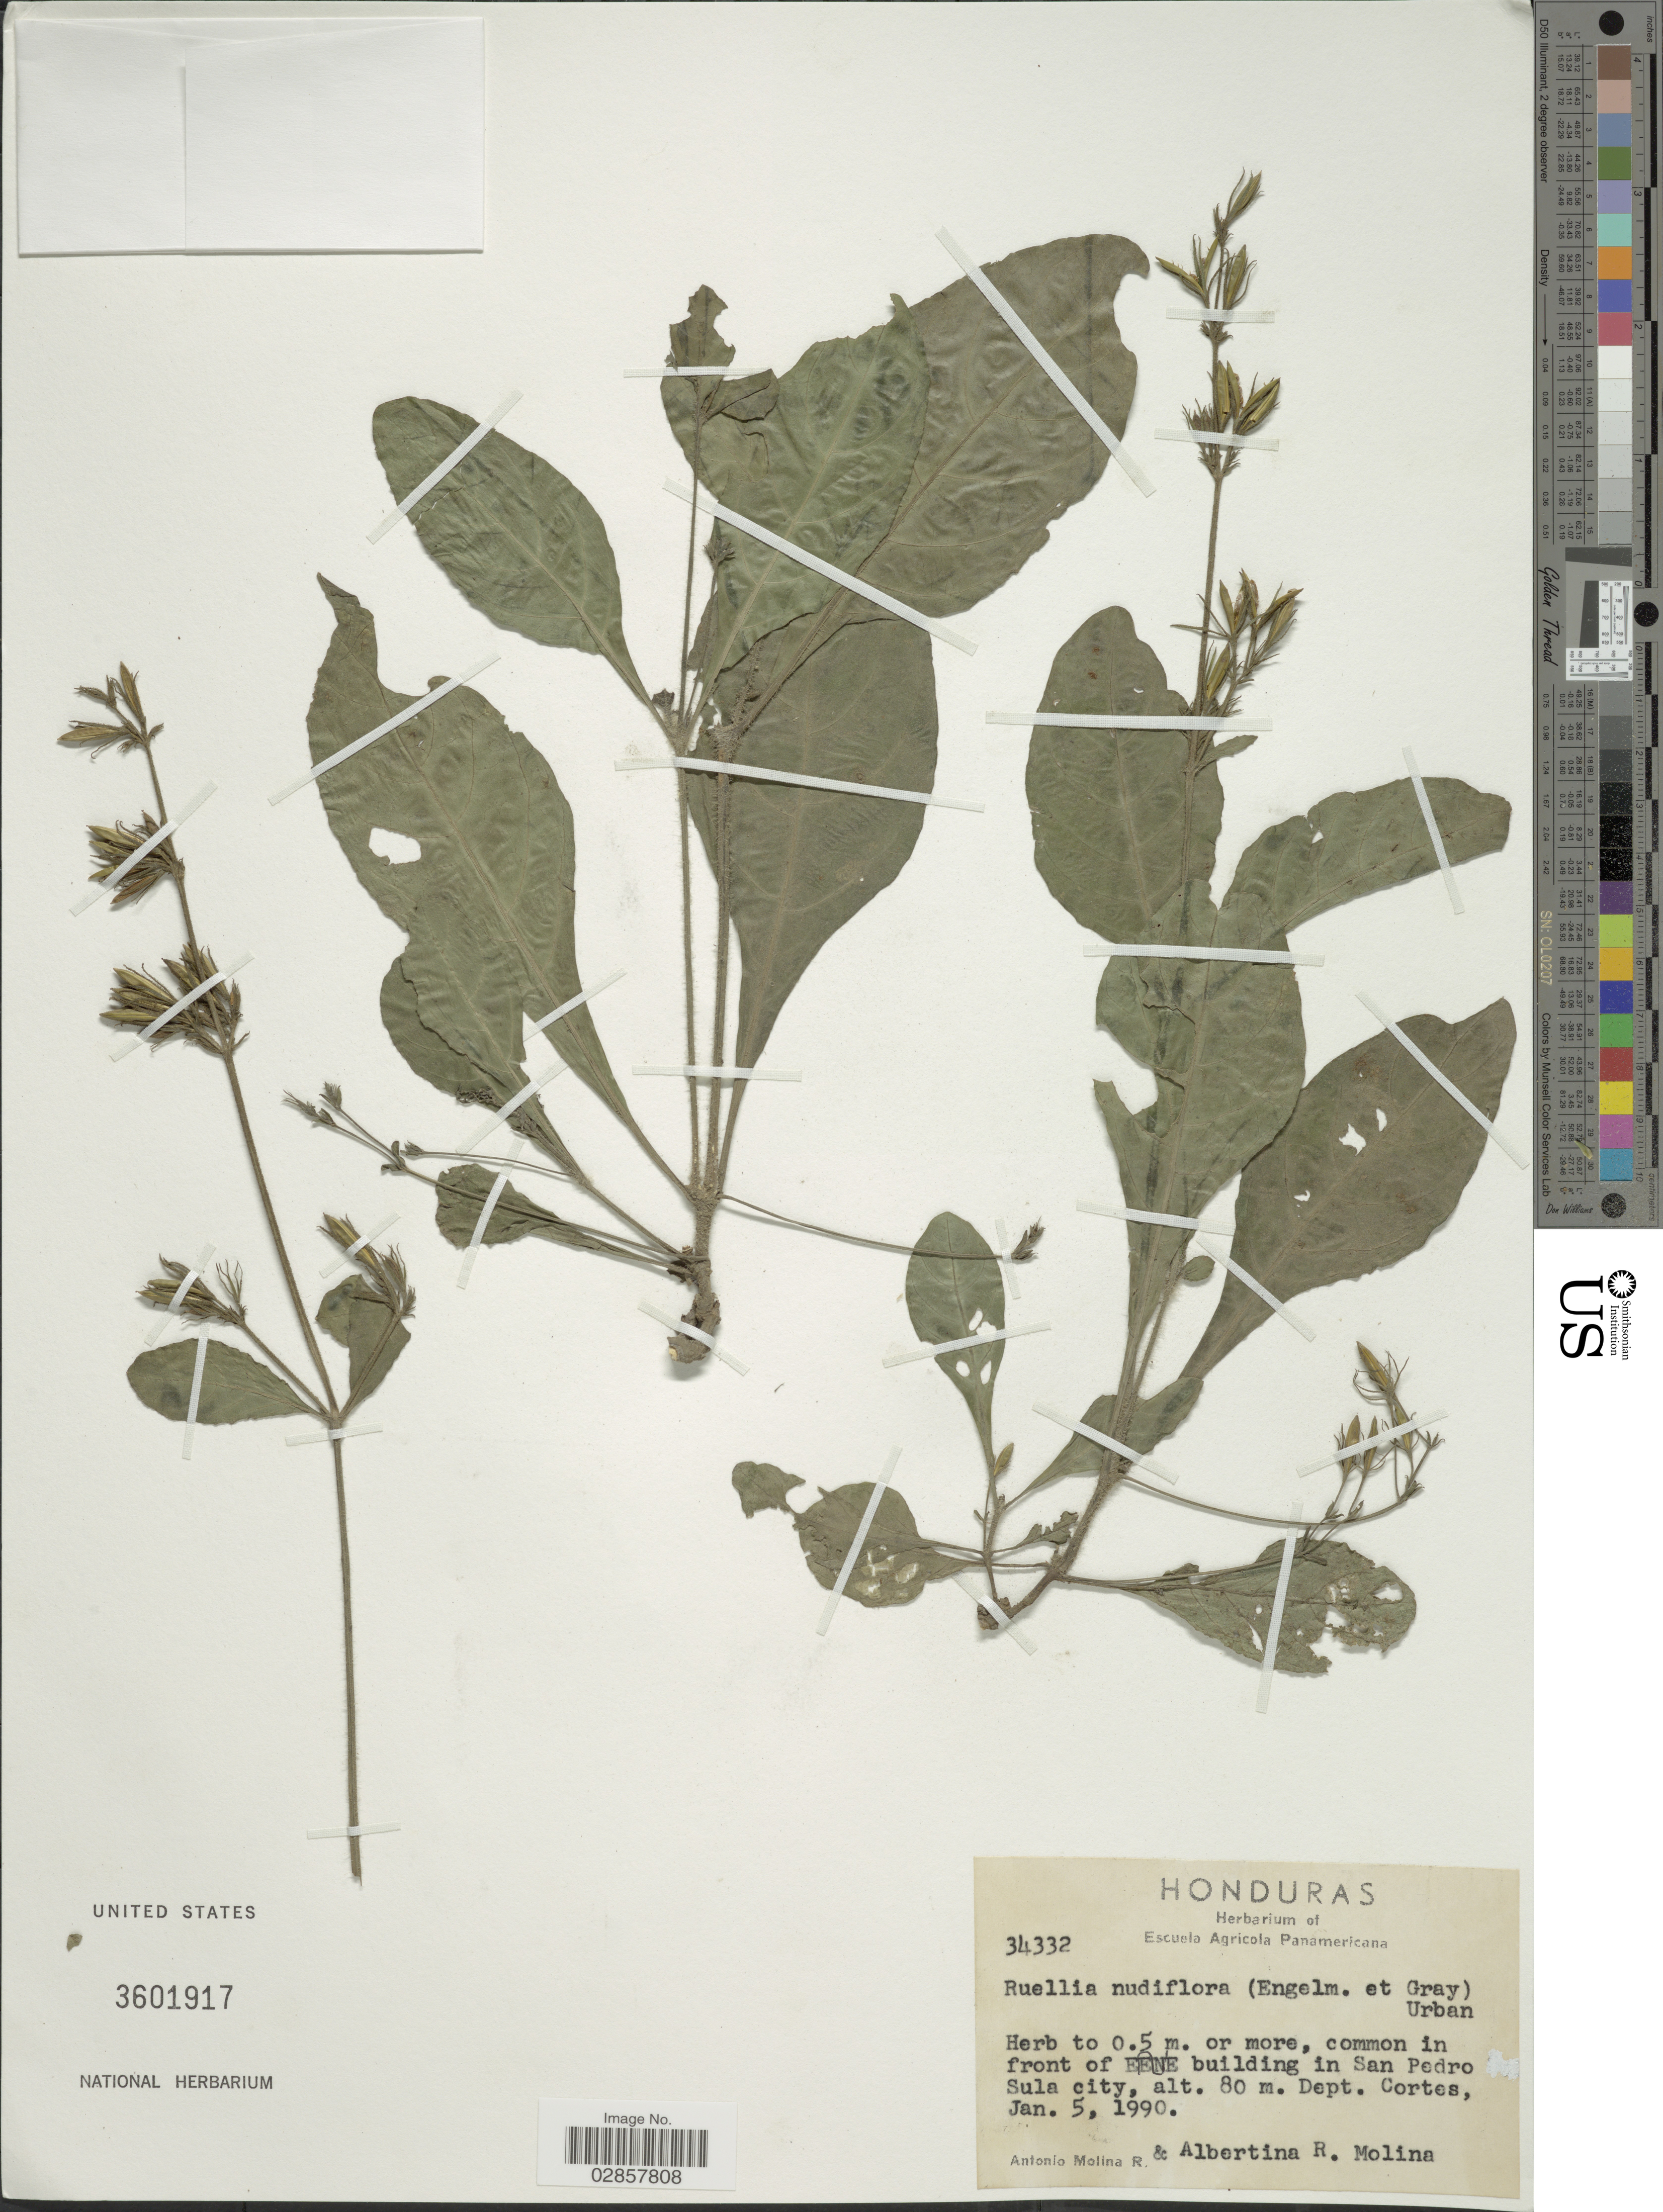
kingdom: Plantae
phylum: Tracheophyta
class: Magnoliopsida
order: Lamiales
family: Acanthaceae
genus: Ruellia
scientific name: Ruellia nudiflora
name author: (Engelm. & A. Gray) Urb.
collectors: A. Molina R. & A. R. Molina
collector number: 34332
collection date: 1990-01-05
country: Honduras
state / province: Cortés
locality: In front of ENE building in San Pedro Sula city. Dept. Cortes.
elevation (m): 80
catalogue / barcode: US 3601917